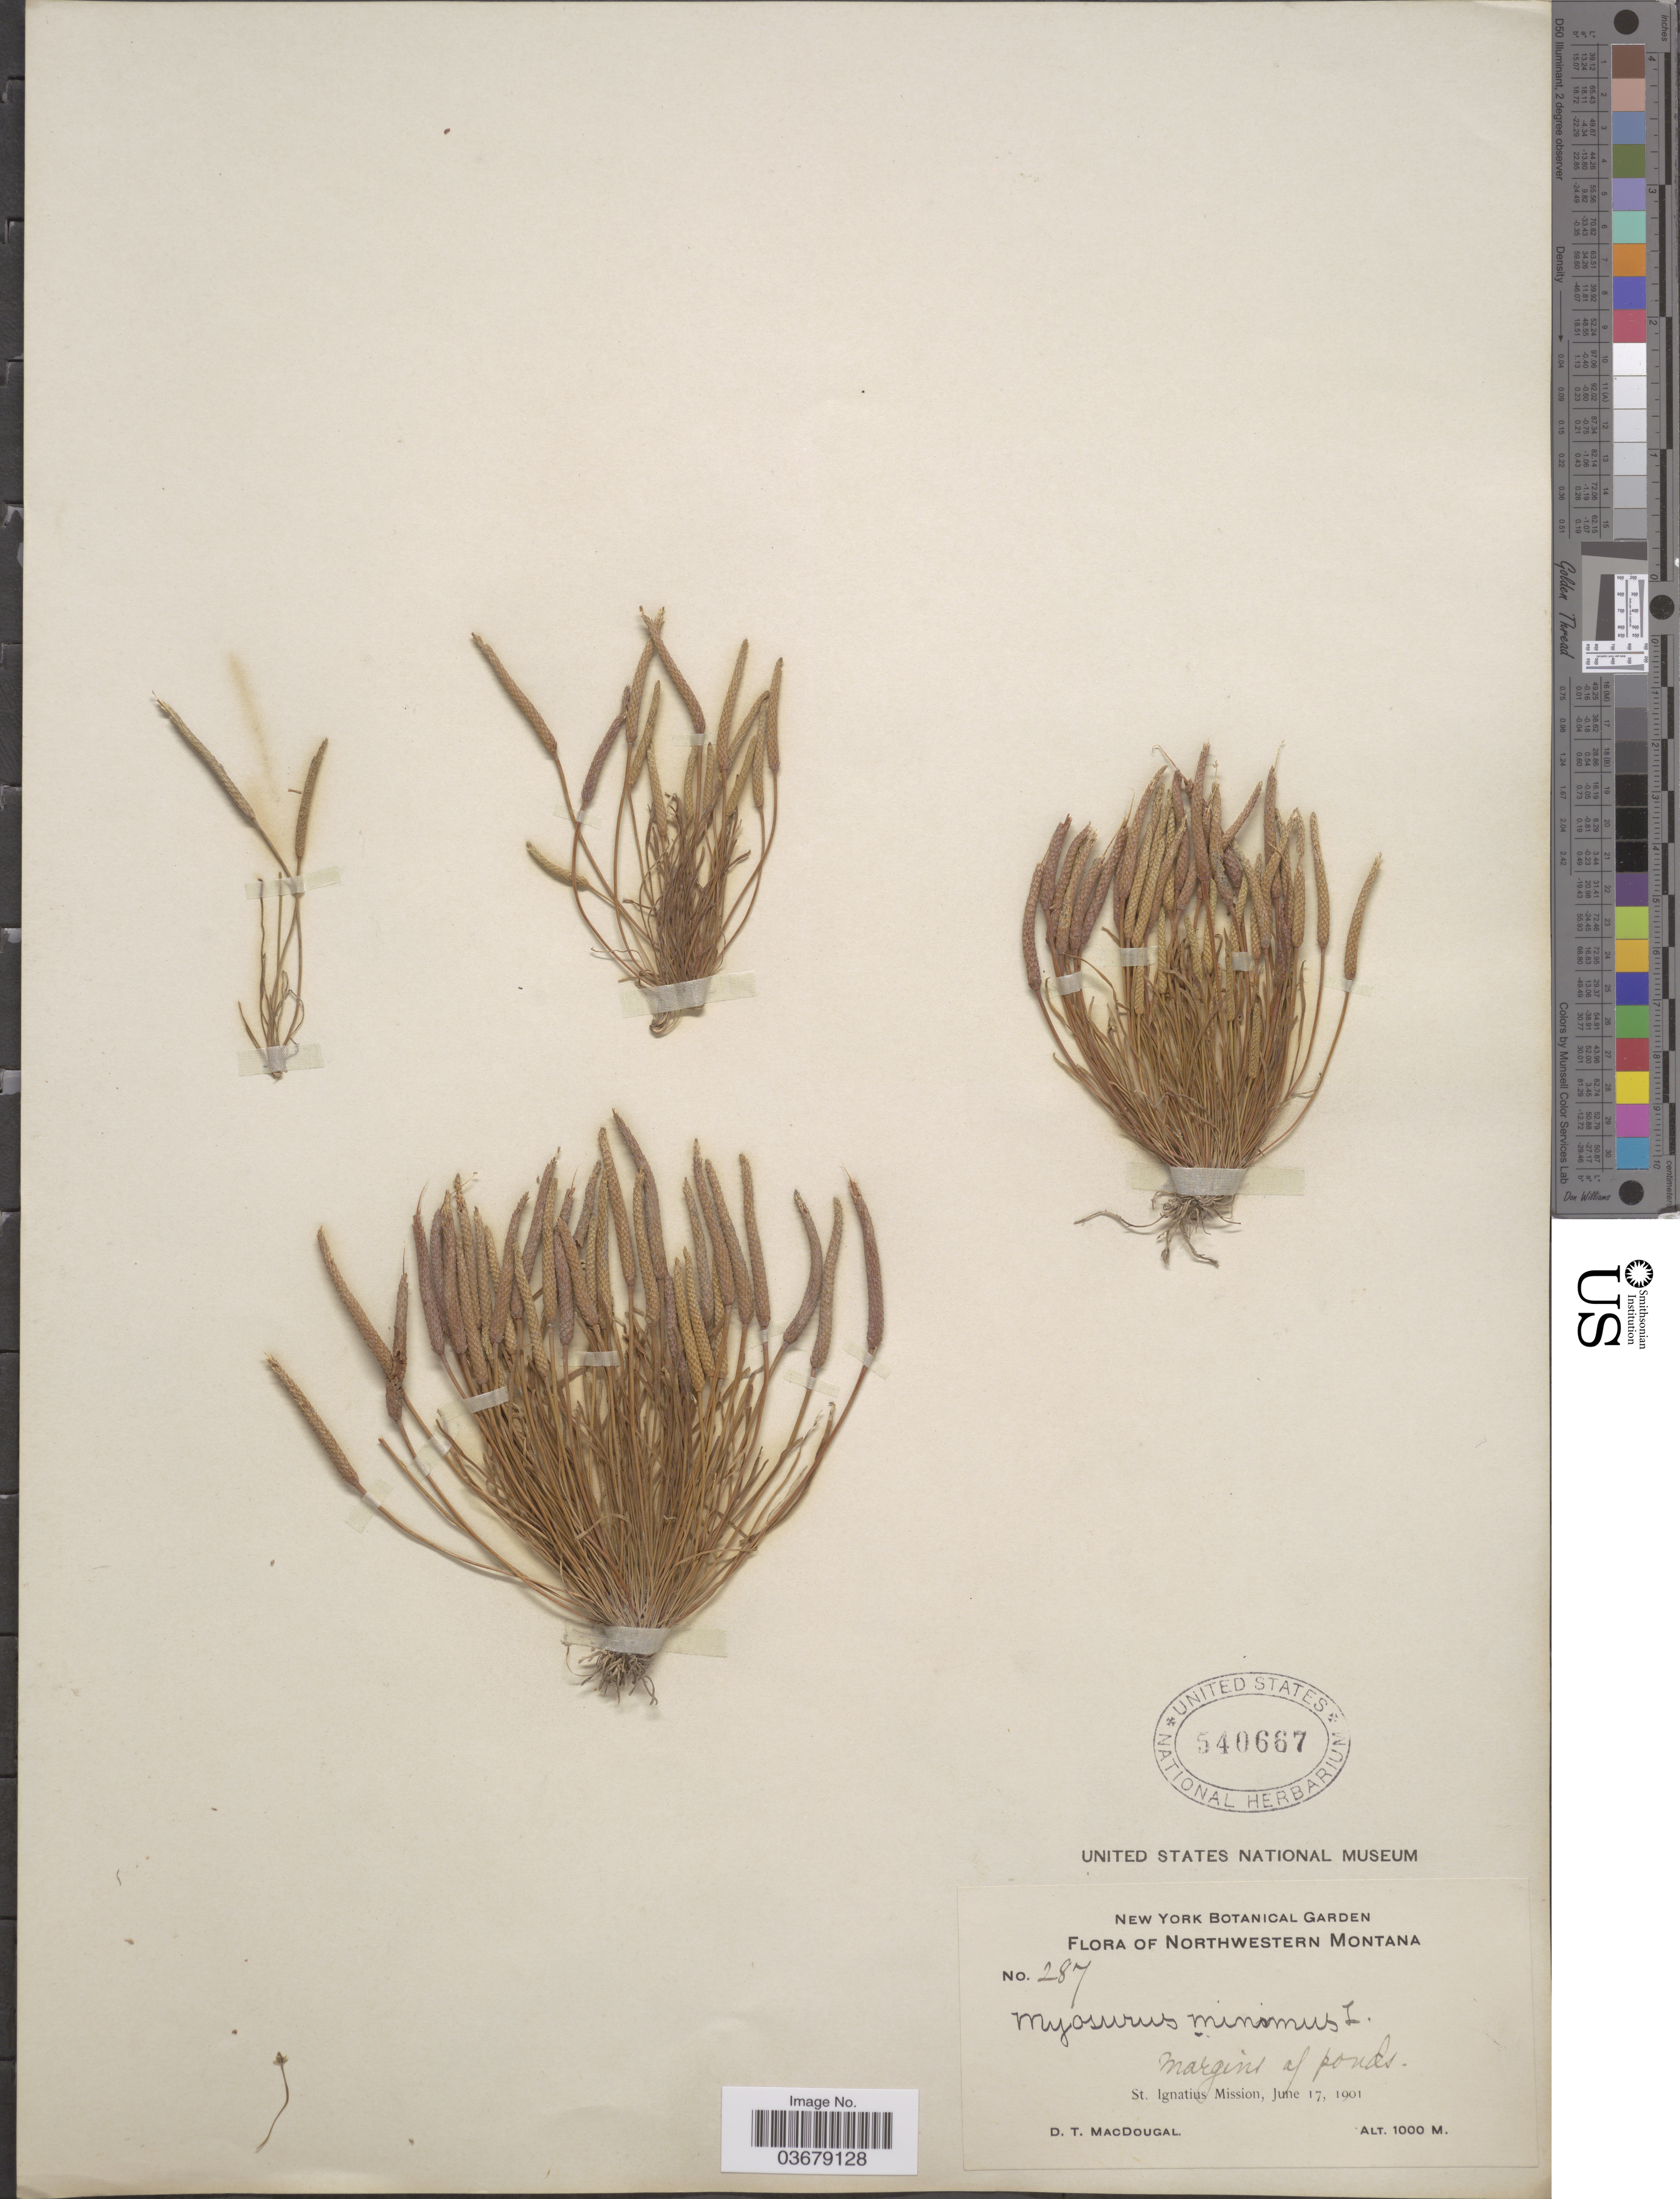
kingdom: Plantae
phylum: Tracheophyta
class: Magnoliopsida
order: Ranunculales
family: Ranunculaceae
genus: Myosurus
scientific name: Myosurus minimus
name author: L.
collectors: D. T. MacDougal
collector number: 287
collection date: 1901-06-17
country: United States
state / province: Montana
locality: Northwestern Montana, St. Ignatius Mission.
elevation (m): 1000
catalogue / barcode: US 540667